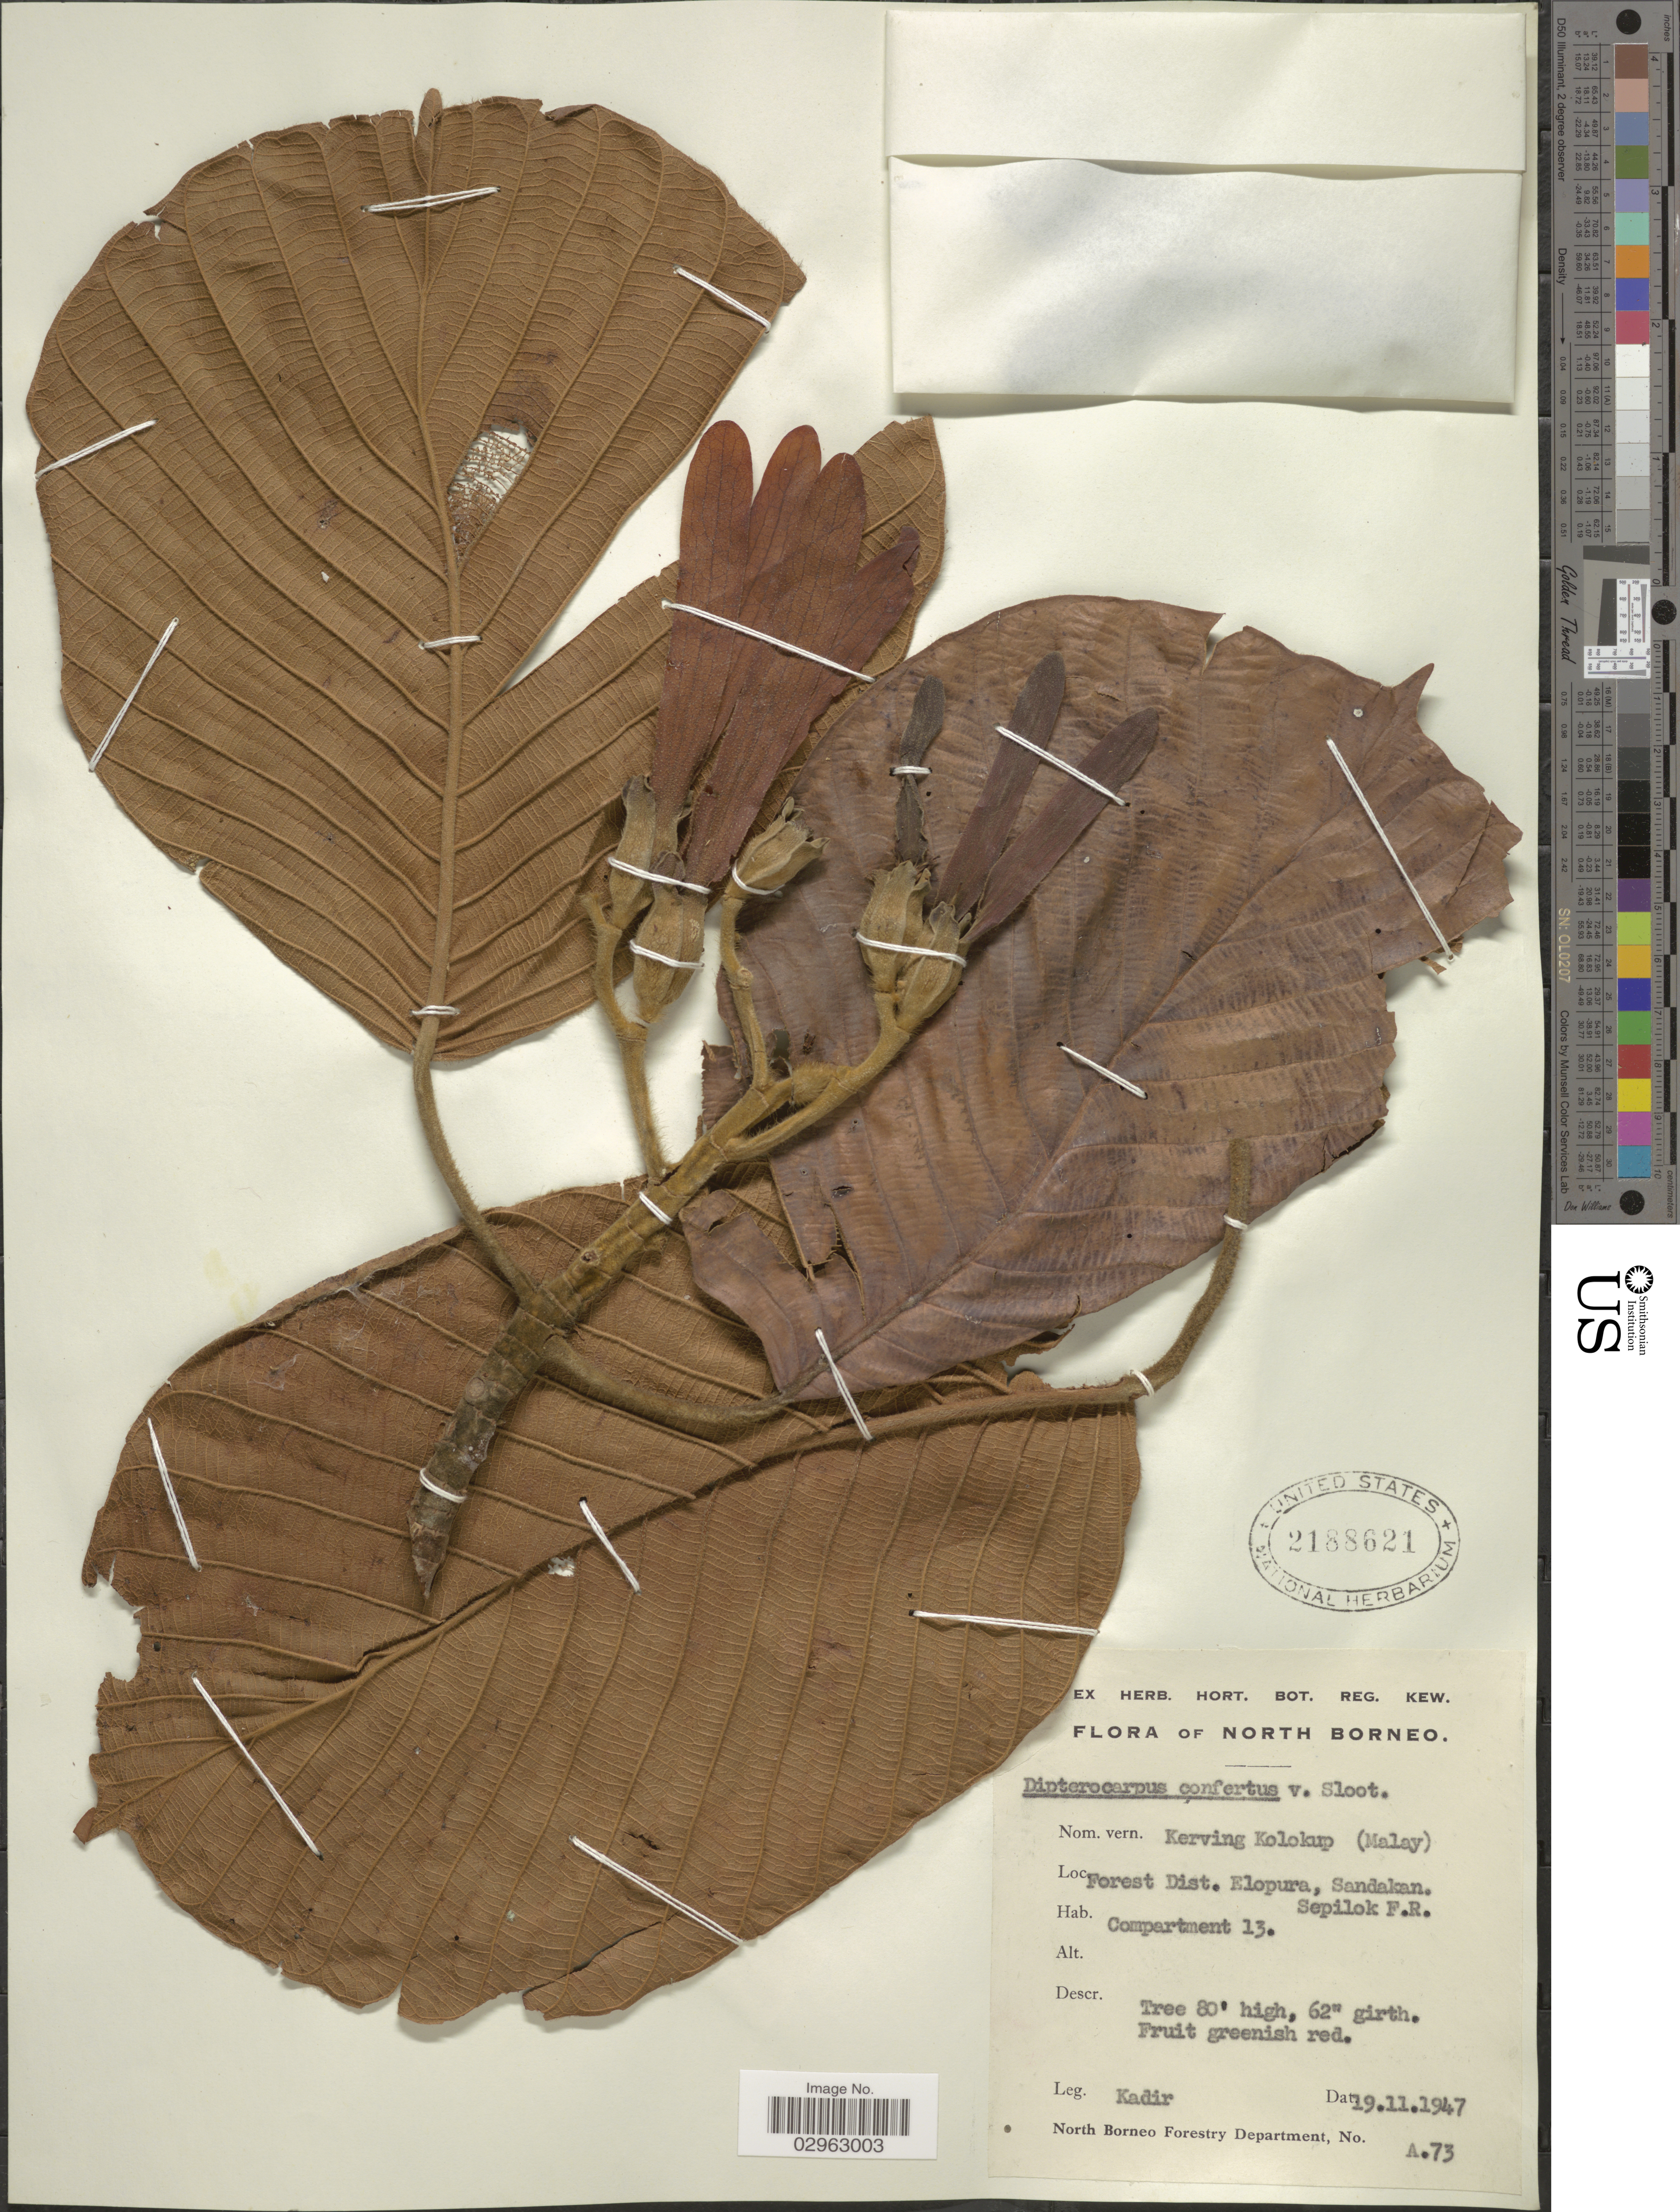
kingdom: Plantae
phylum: Tracheophyta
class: Magnoliopsida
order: Malvales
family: Dipterocarpaceae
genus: Dipterocarpus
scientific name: Dipterocarpus confertus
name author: Slooten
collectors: -. Kadir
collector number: A.73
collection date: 1947-11-19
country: Malaysia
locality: North Borneo. Forest Dist. Elopura, Sandakan. Sepilok F.R. Compartment 13.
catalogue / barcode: US 2188621